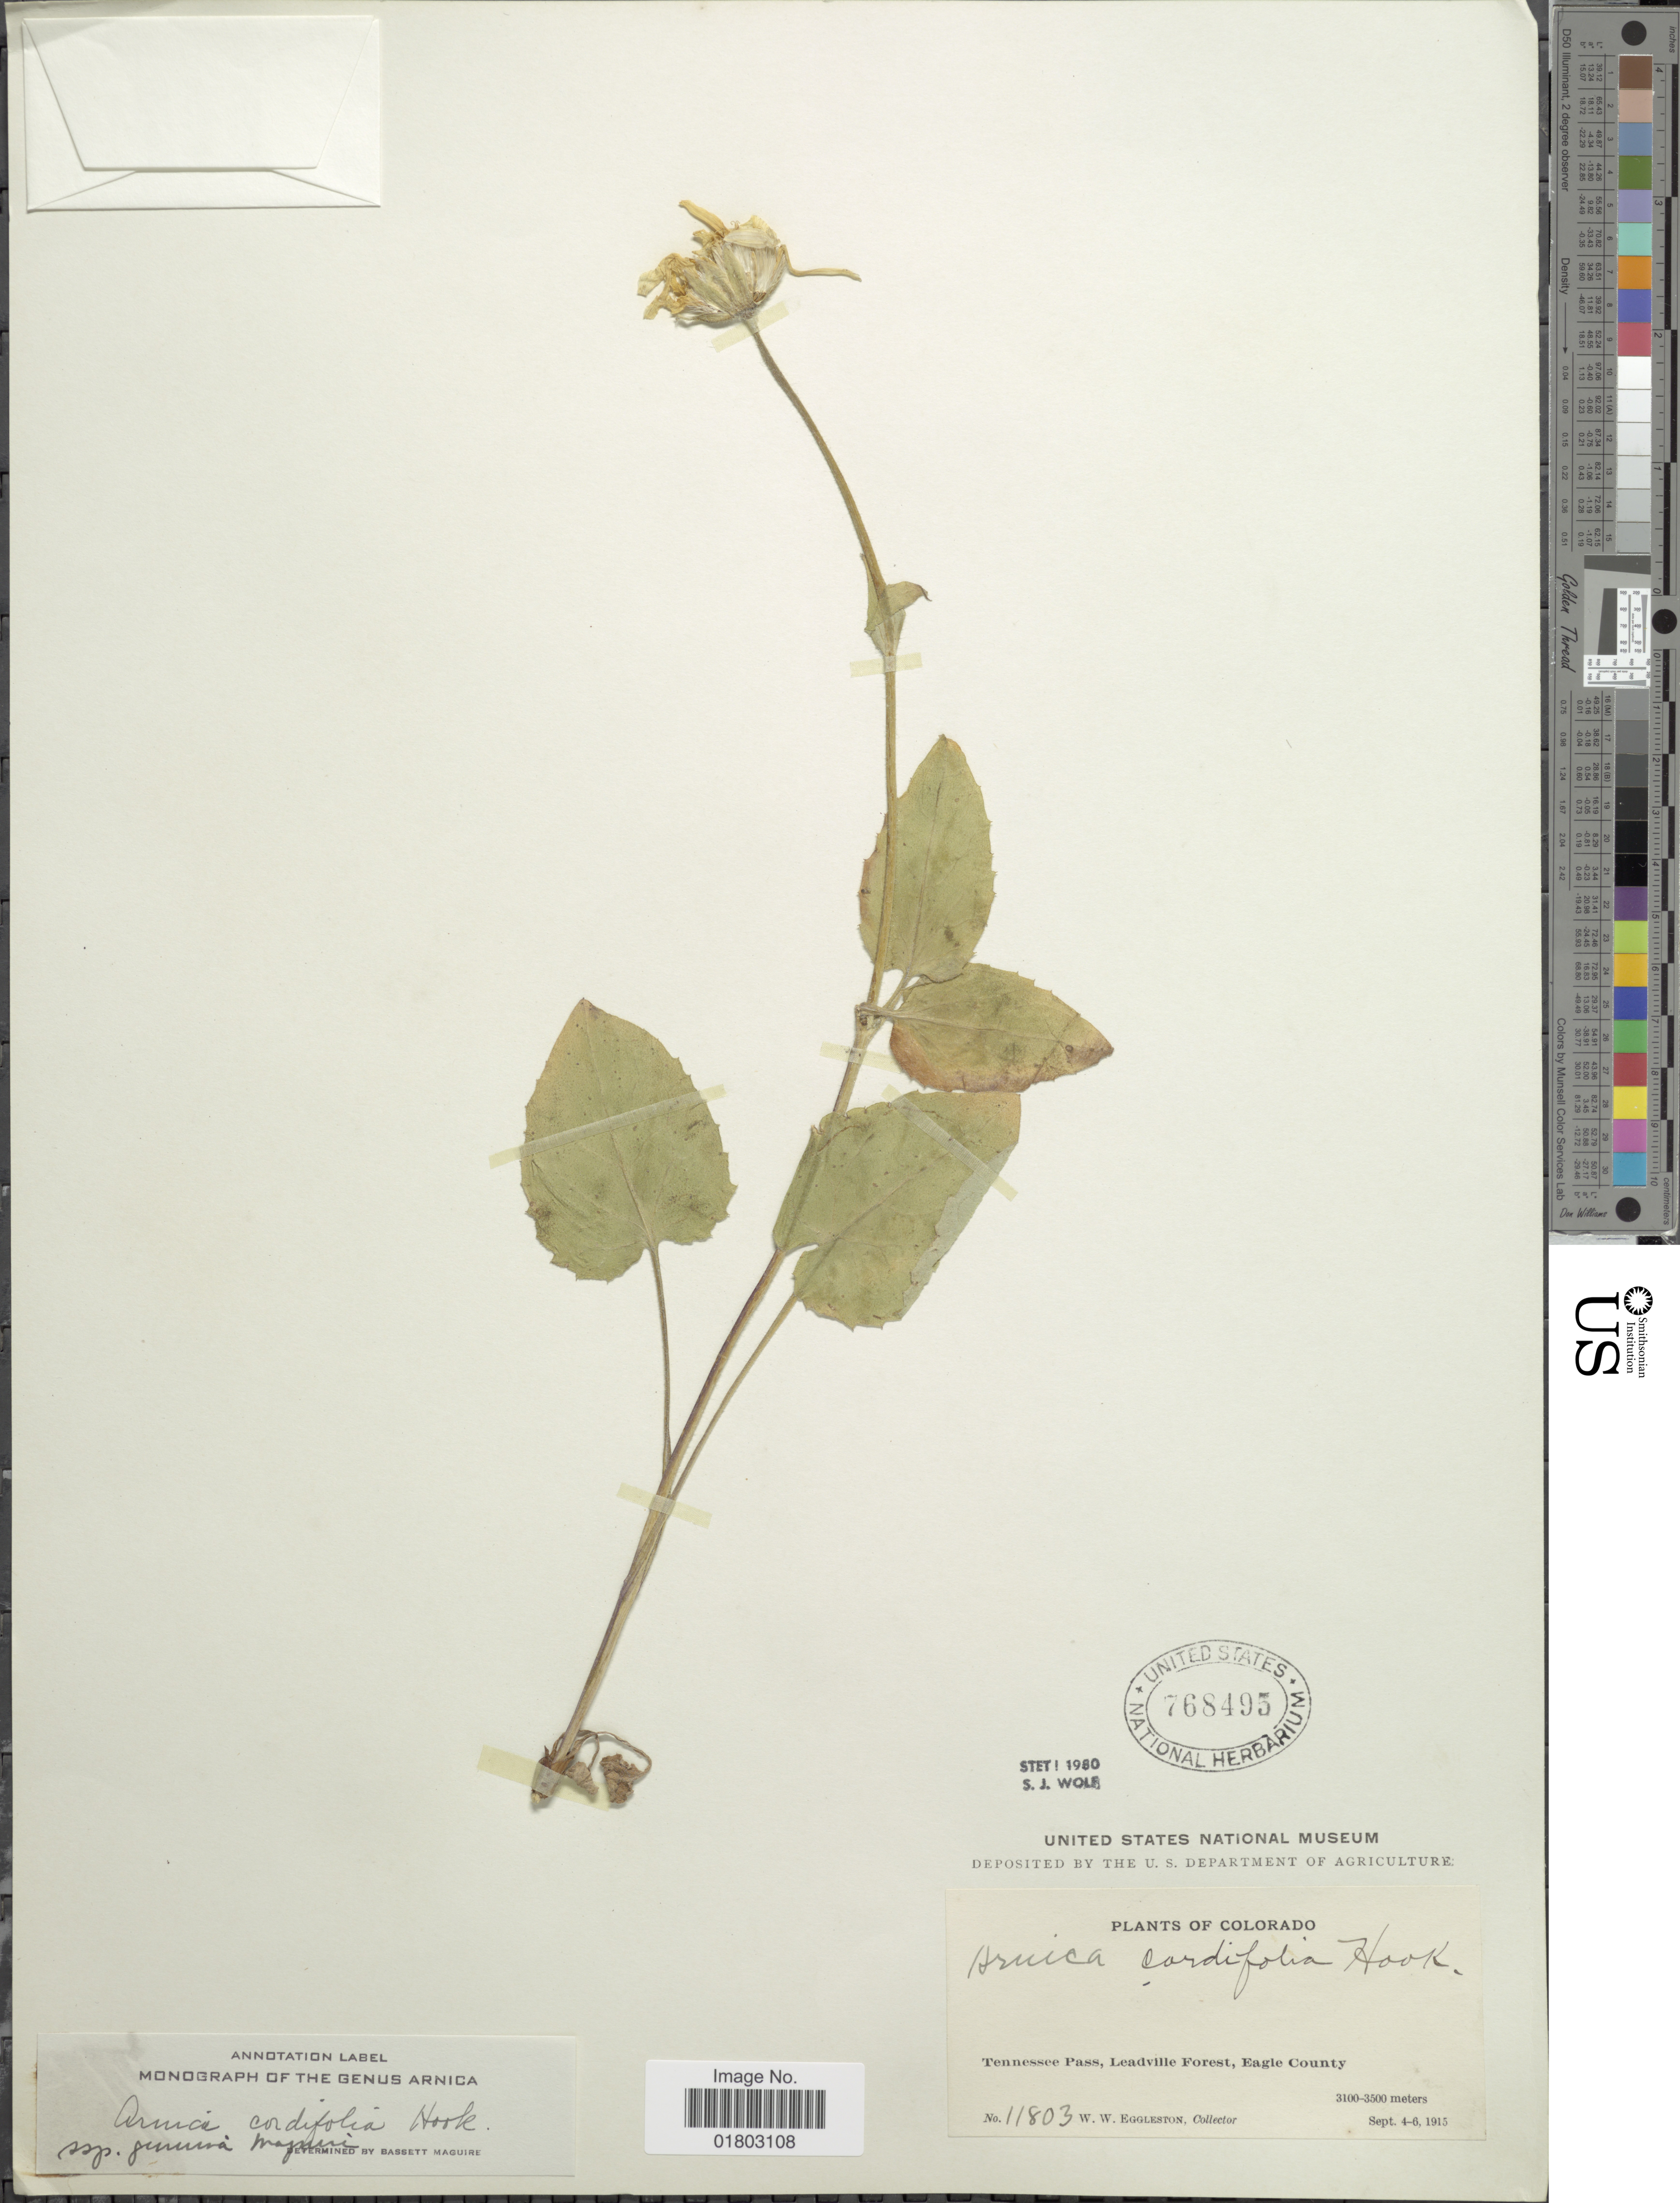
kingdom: Plantae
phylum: Tracheophyta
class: Magnoliopsida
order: Asterales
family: Asteraceae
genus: Arnica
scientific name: Arnica cordifolia subsp. genuina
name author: Maguire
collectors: W. W. Eggleston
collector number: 11803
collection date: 1915-06-04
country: United States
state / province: Colorado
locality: Tennessee Pass, Leadville Forest, Eagle County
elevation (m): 3100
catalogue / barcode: US 768495